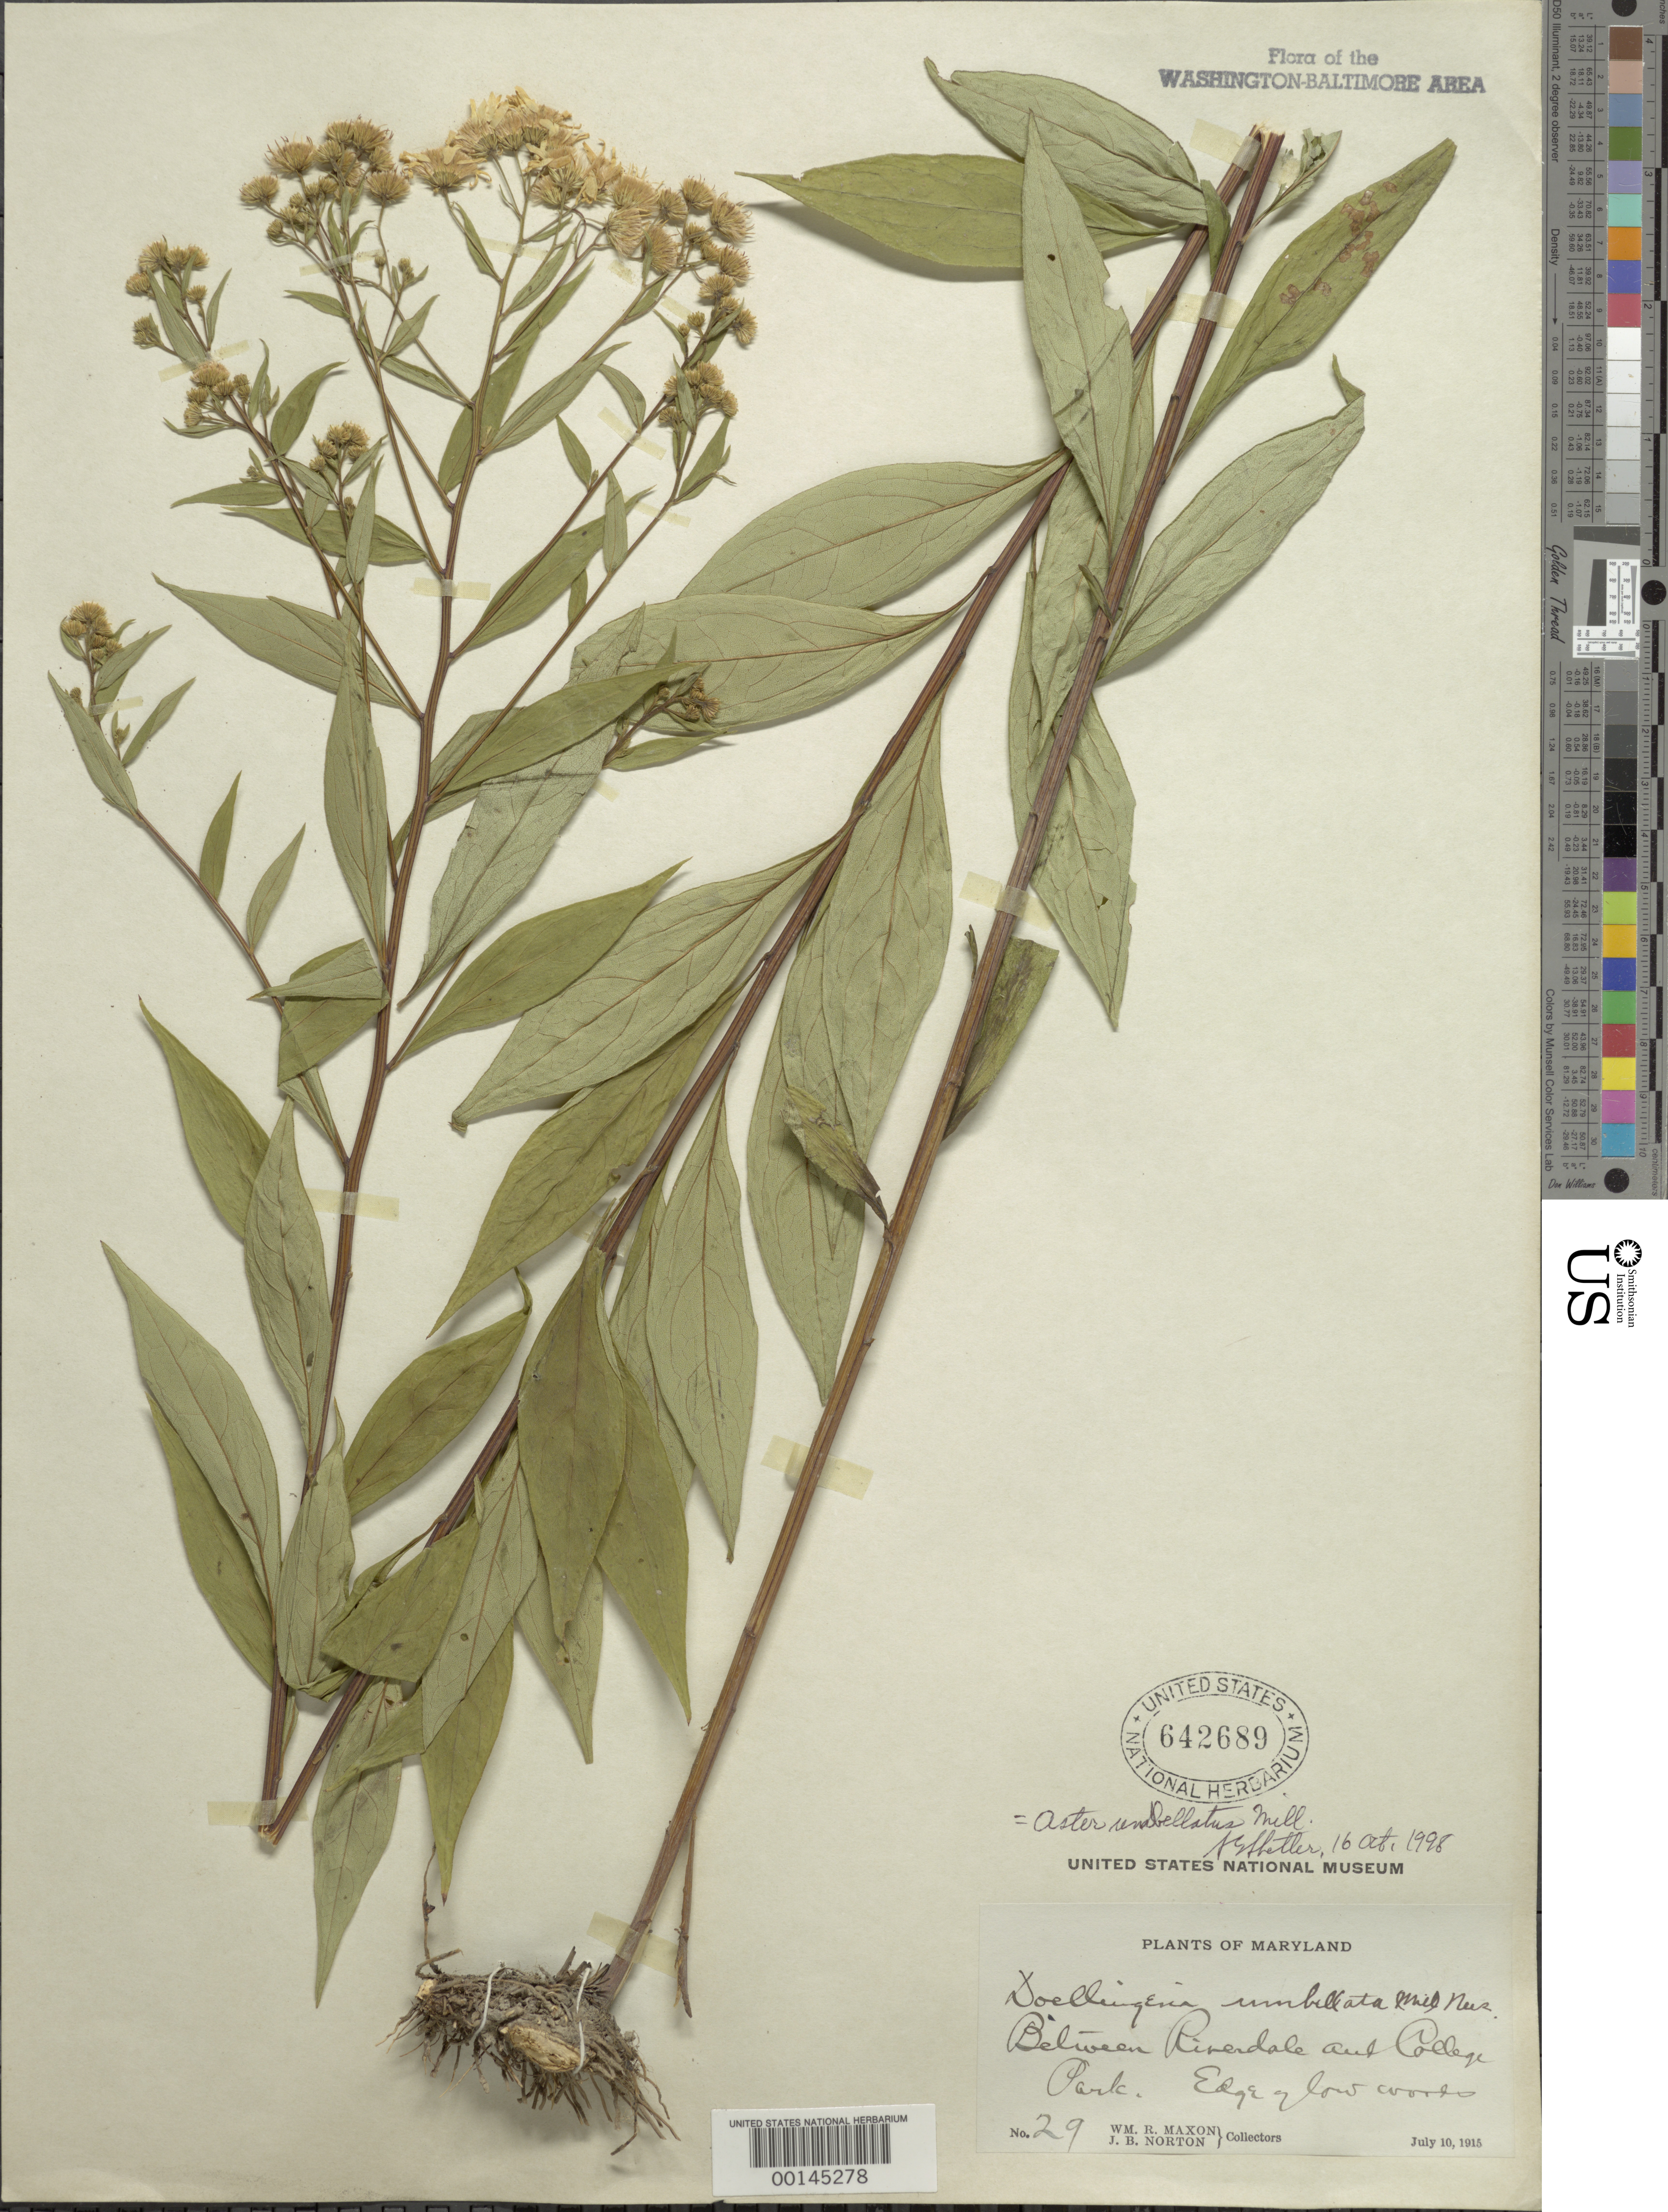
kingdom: Plantae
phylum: Tracheophyta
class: Magnoliopsida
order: Asterales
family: Asteraceae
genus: Doellingeria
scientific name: Doellingeria umbellata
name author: (Mill.) Nees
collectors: W. R. Maxon & J. Norton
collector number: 29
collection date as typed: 10 Jul 1915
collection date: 1915-07-10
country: United States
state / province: Maryland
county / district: Prince George's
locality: between Riverdale and College Park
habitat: Edge of low woods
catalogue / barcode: US 642689